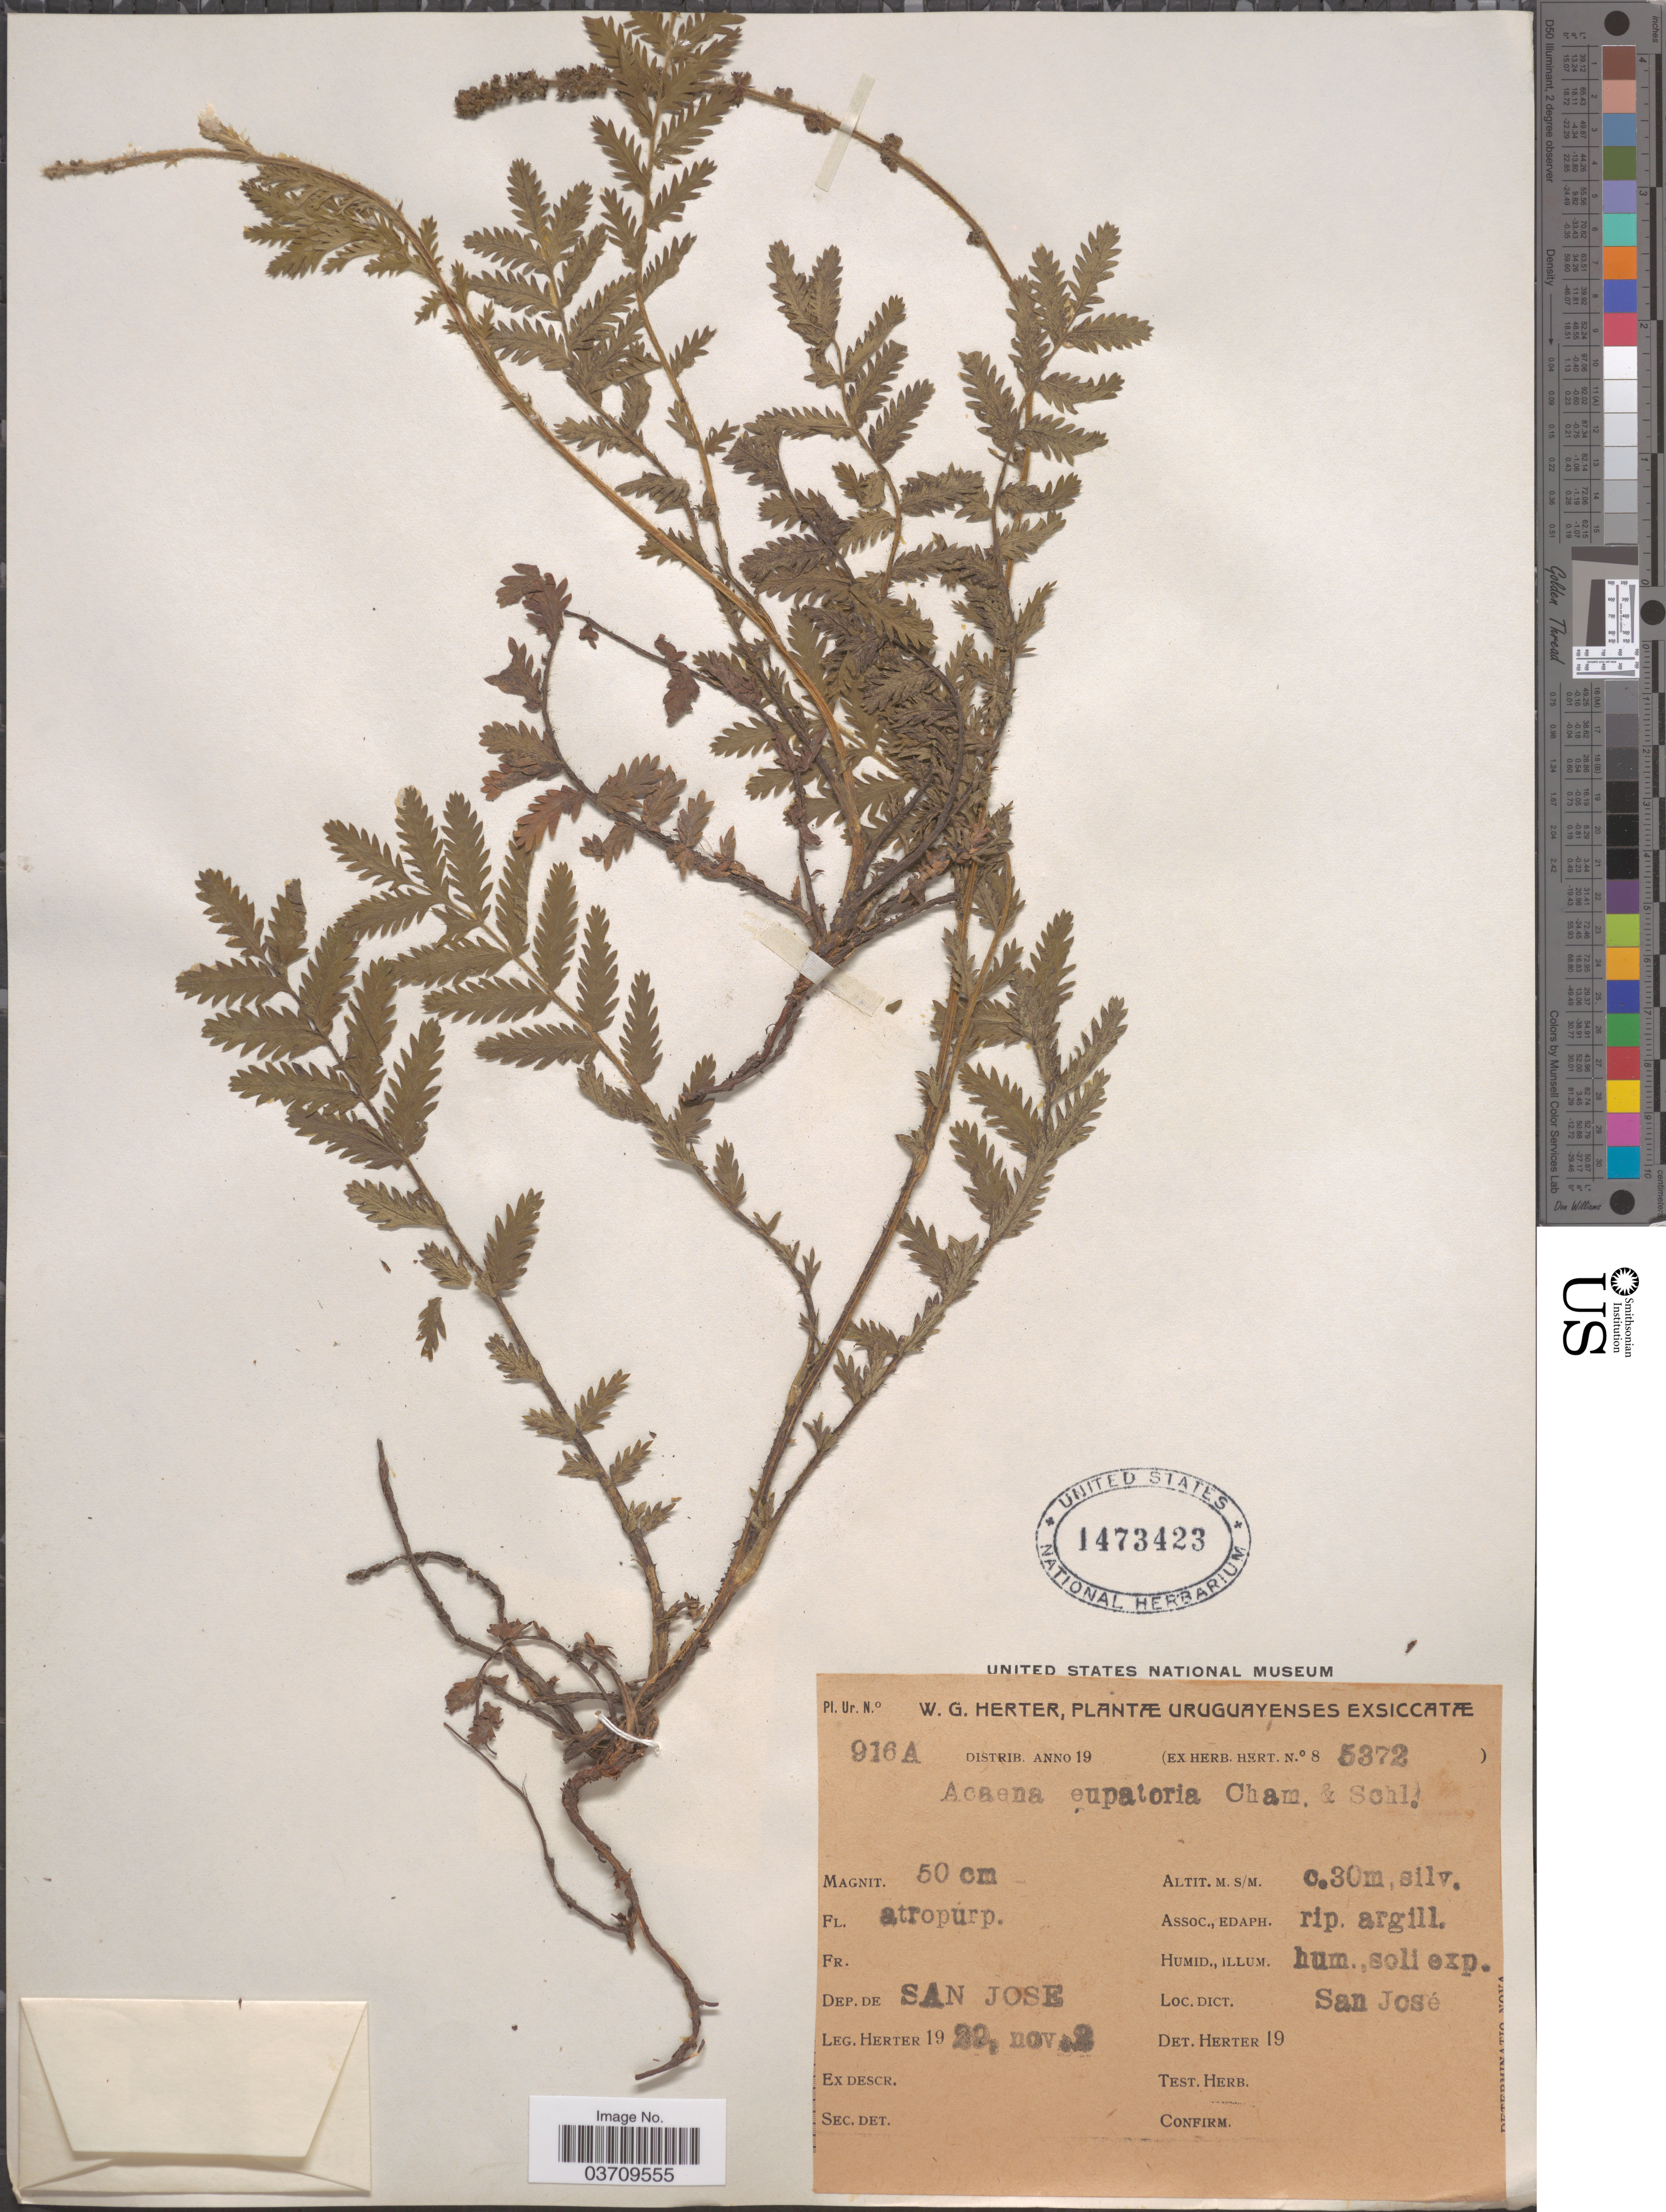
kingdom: Plantae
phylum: Tracheophyta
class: Magnoliopsida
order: Rosales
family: Rosaceae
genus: Acaena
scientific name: Acaena eupatoria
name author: Cham. & Schltdl.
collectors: W. G. Herter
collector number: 916A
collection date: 1929-11-02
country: Uruguay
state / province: San Jose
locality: Dep. de San Jose. Dict. San José.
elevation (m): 30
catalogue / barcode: US 1473423